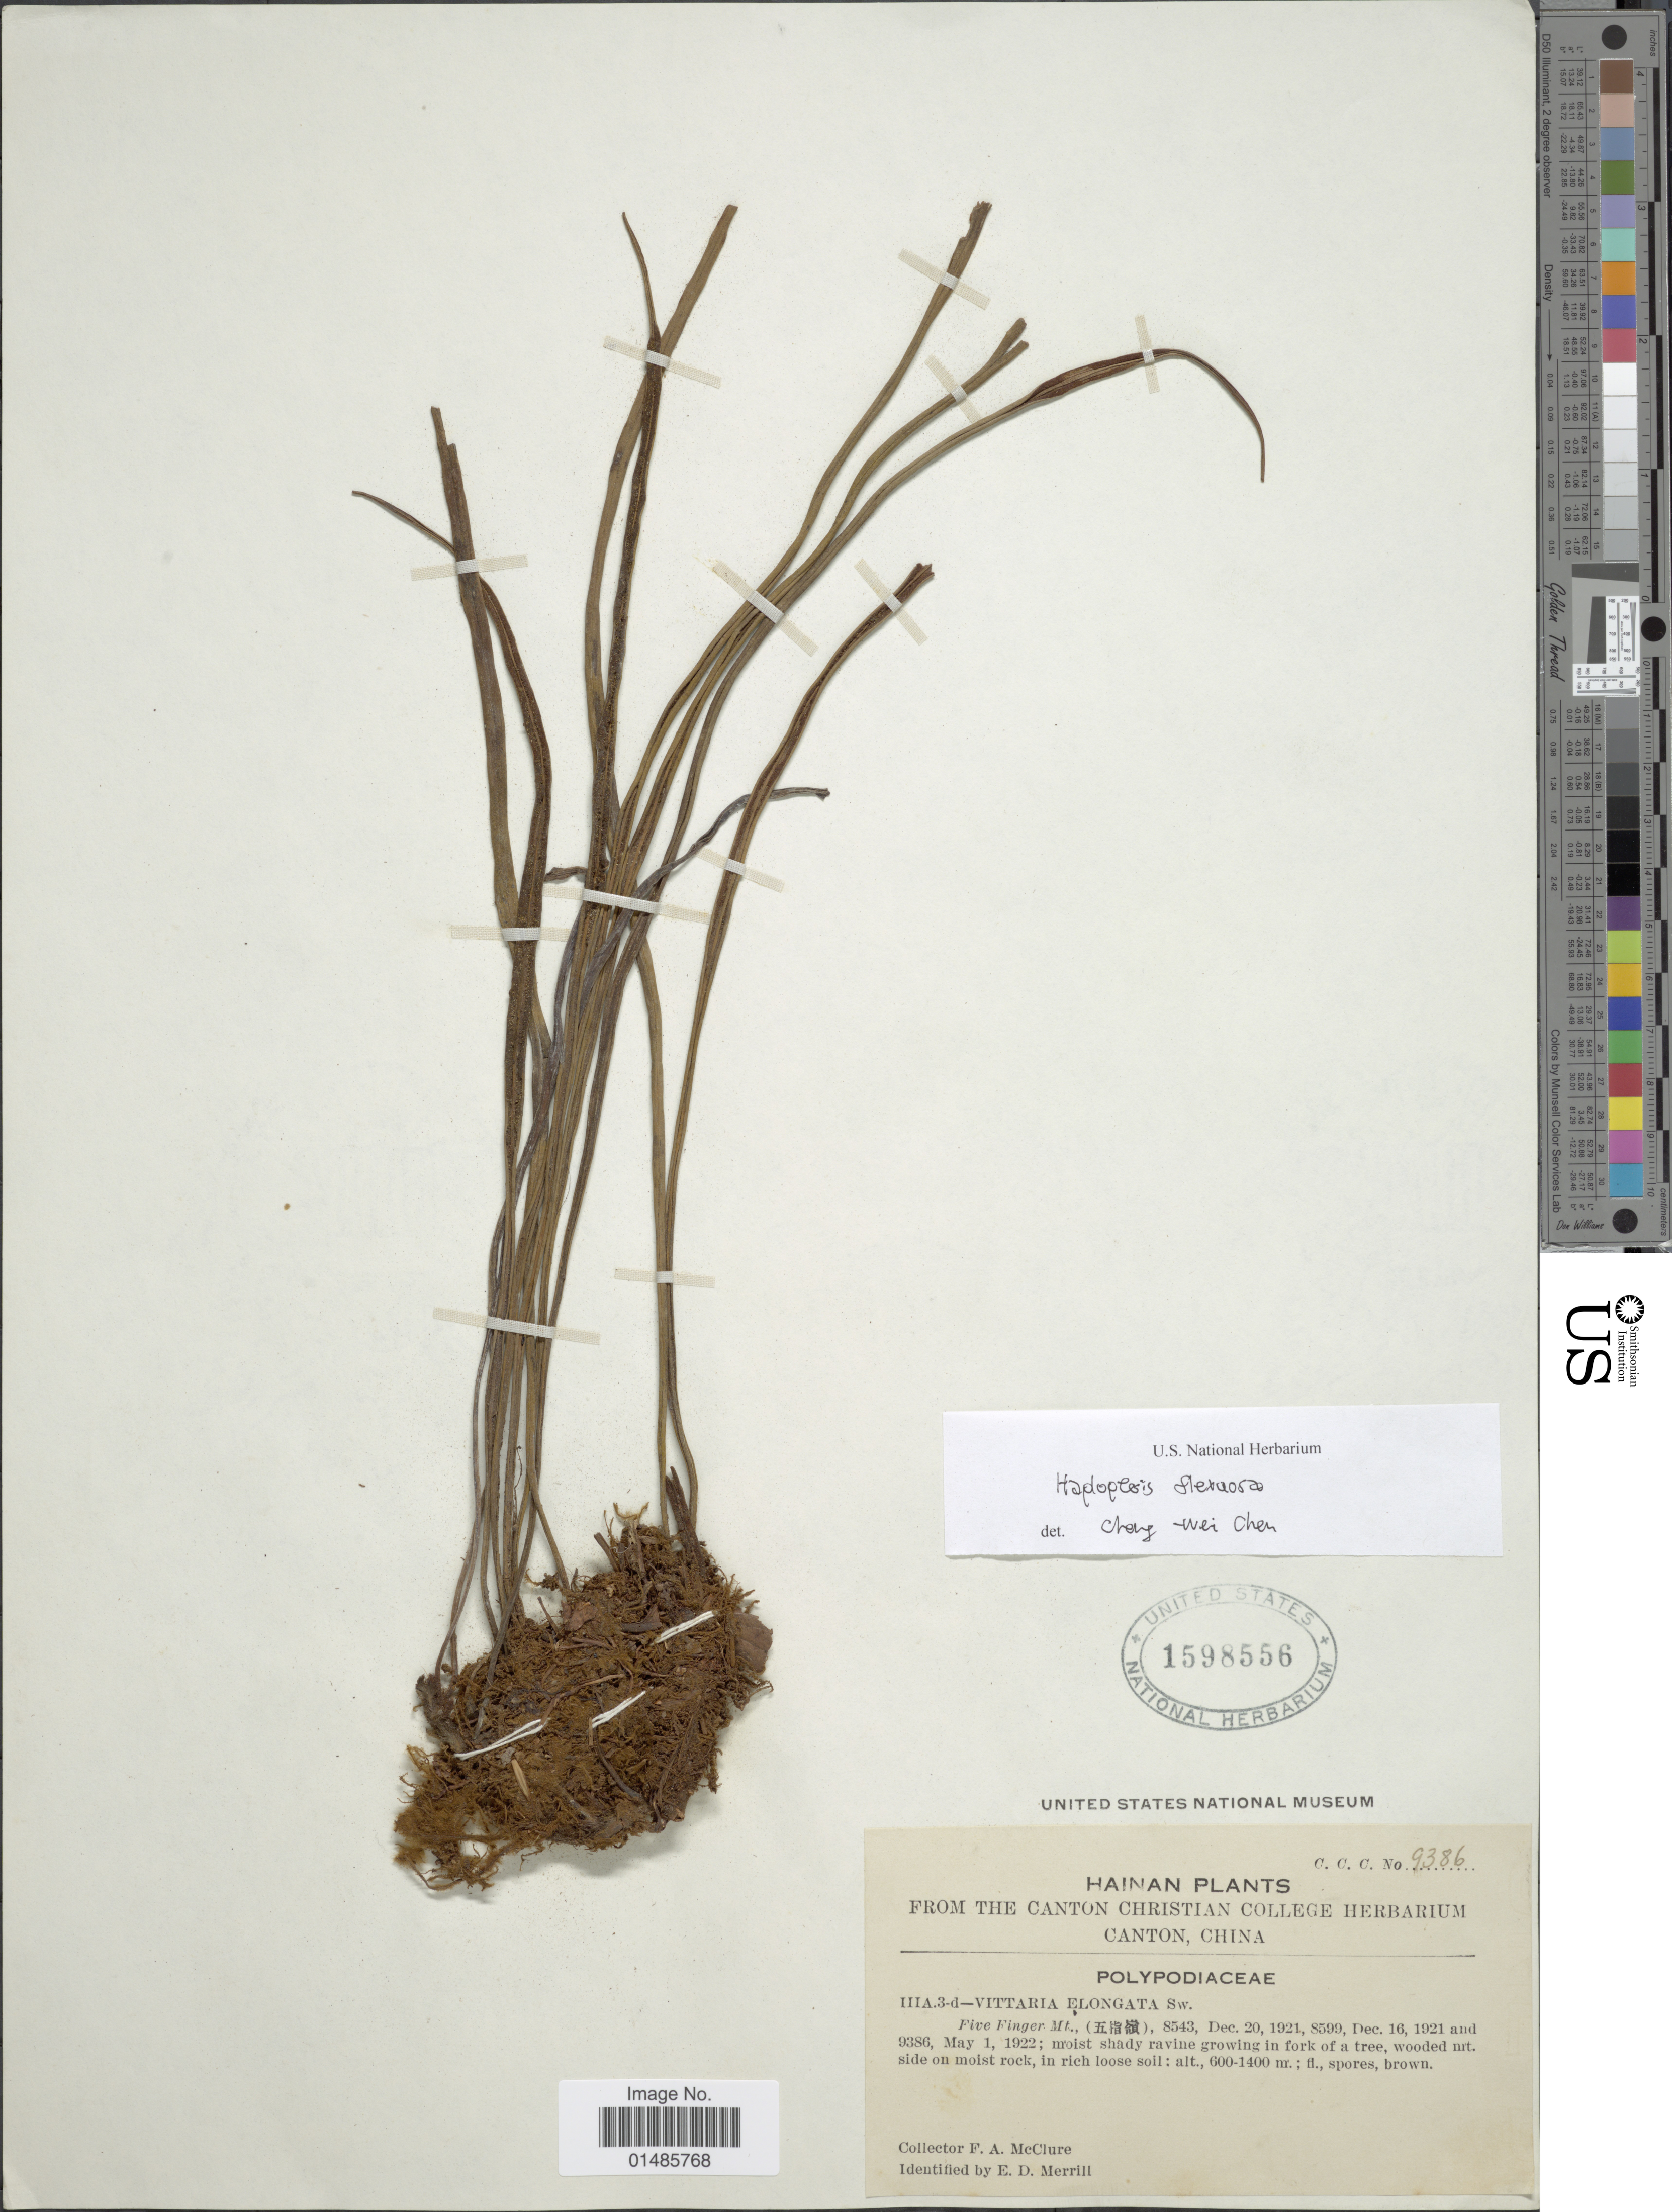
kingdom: Plantae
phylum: Tracheophyta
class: Polypodiopsida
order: Polypodiales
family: Pteridaceae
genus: Haplopteris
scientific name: Haplopteris flexuosa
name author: (Fée) E.H. Crane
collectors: F. A. McClure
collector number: C.C.C. 9386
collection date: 1921-12-20/1922-05-01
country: China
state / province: Hainan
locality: Five Finger Mt., X.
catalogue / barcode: US 1598556